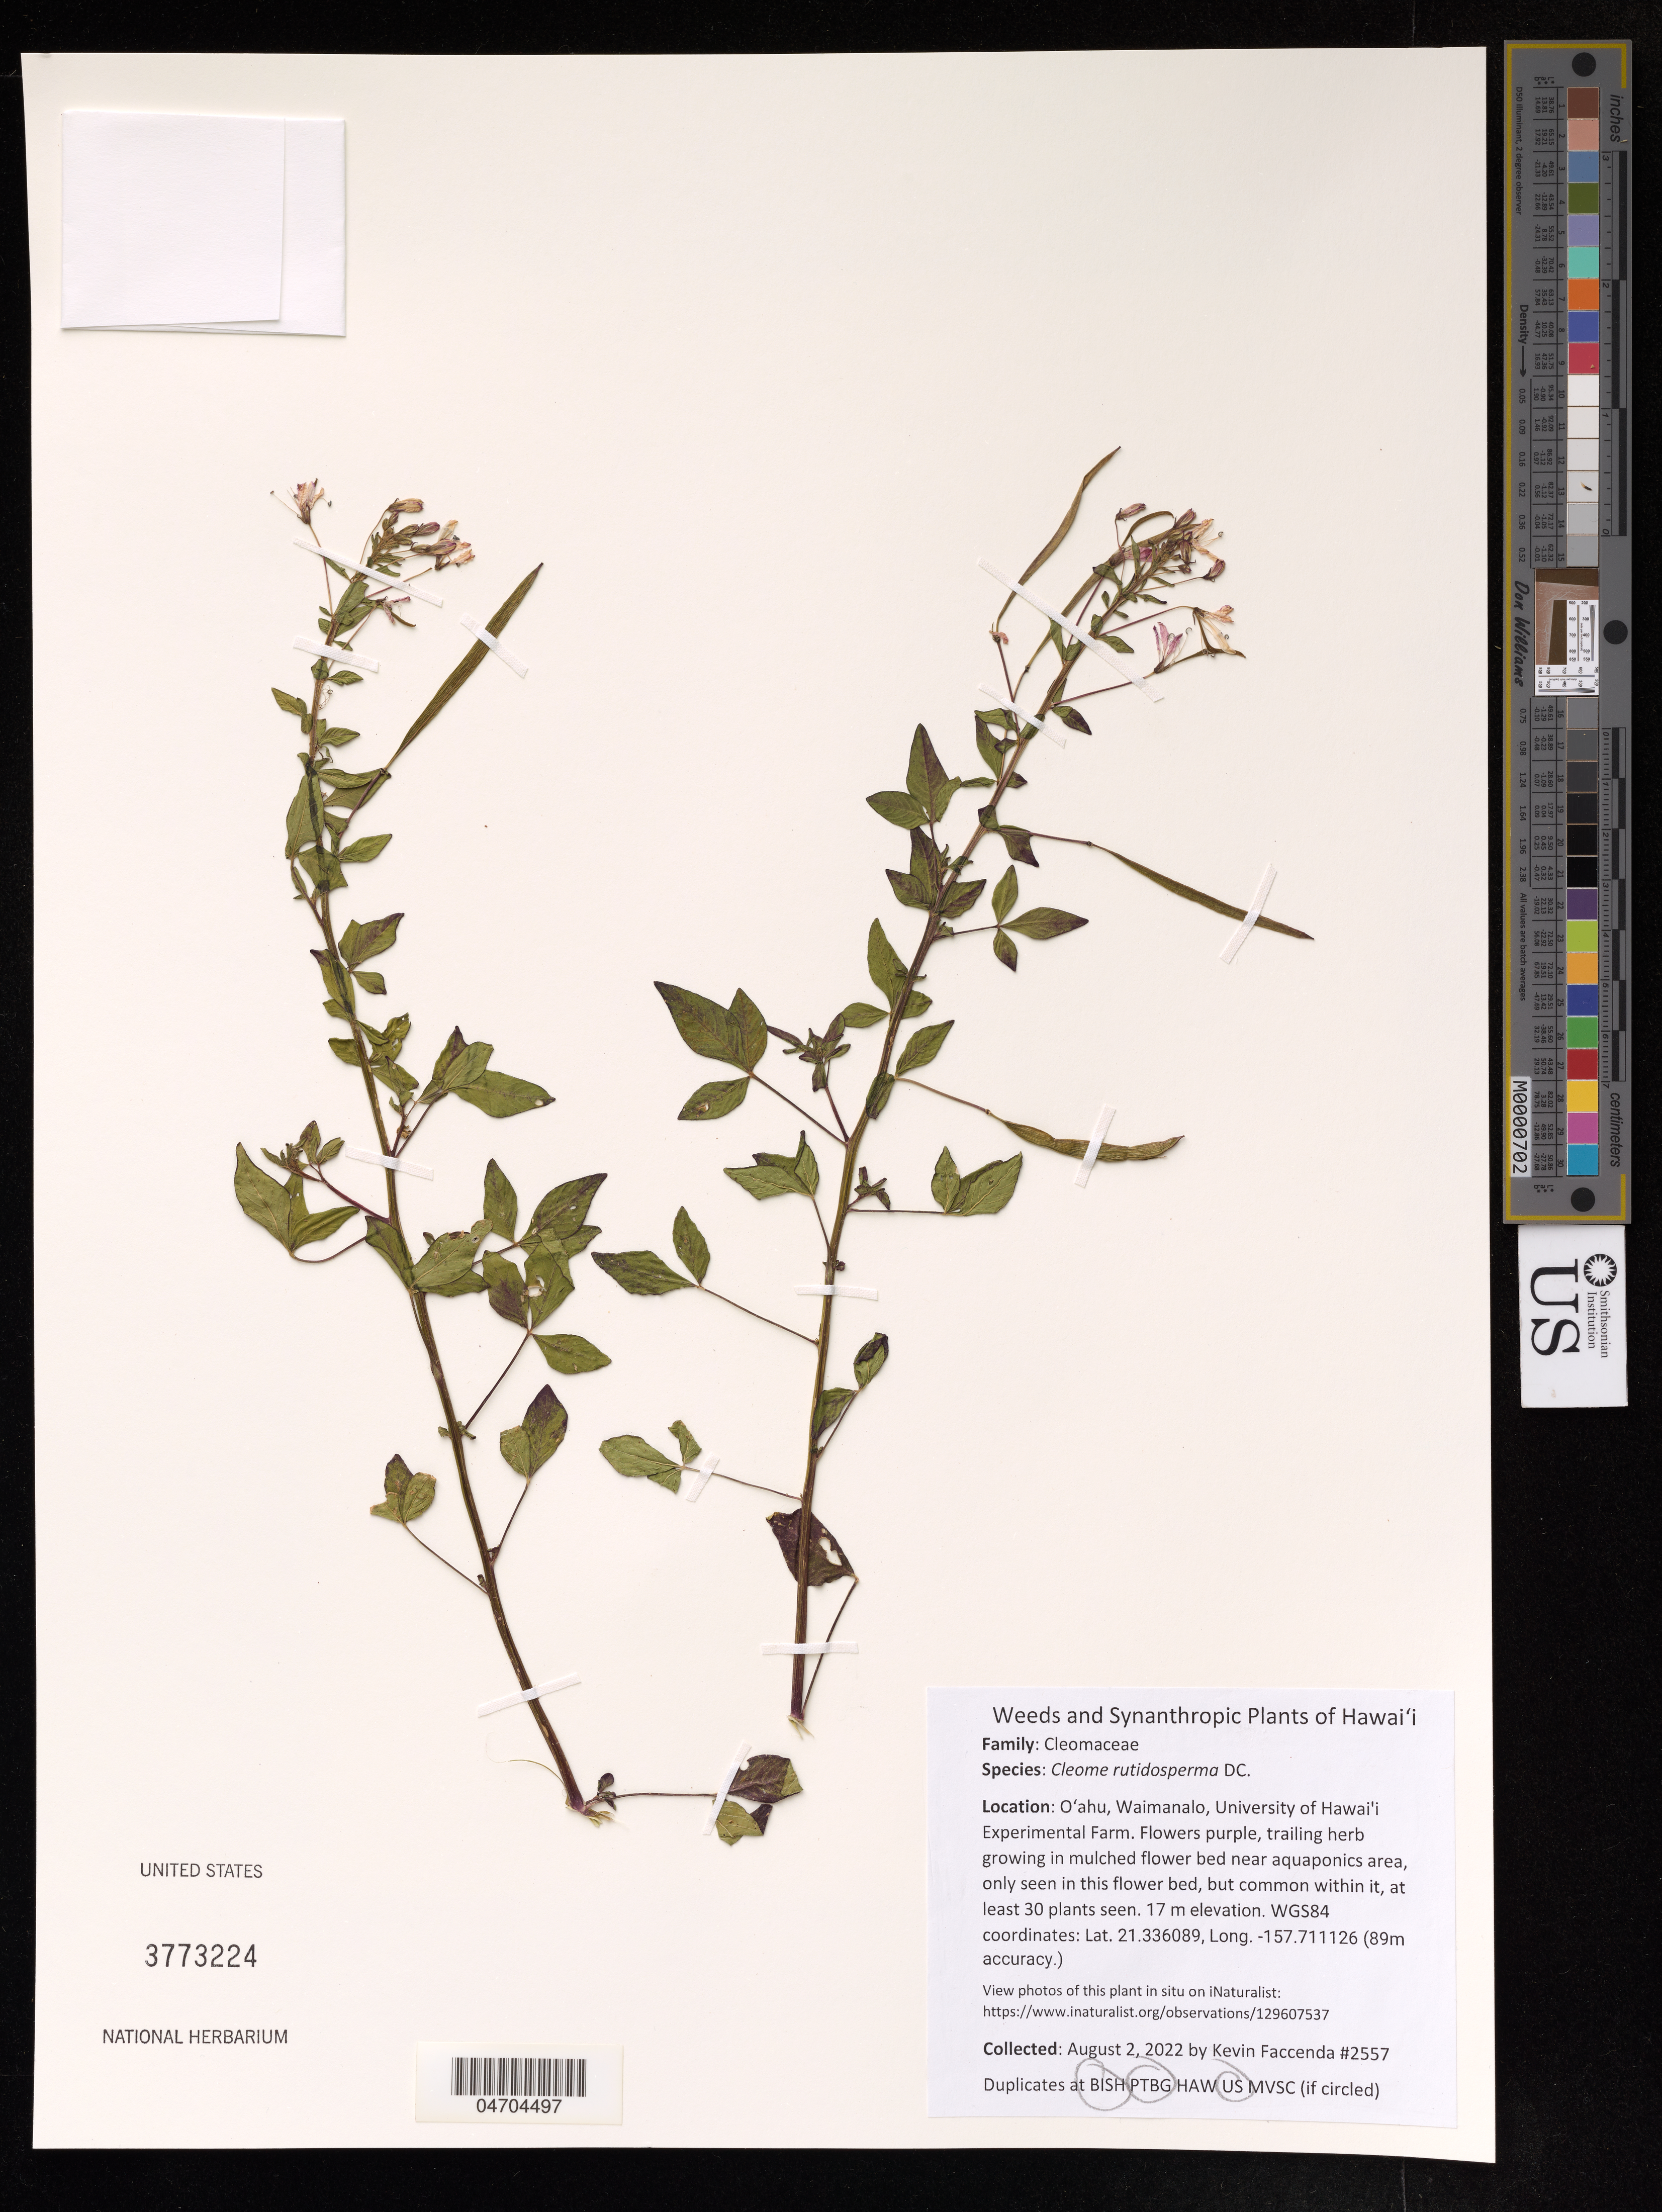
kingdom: Plantae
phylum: Tracheophyta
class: Magnoliopsida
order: Brassicales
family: Cleomaceae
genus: Sieruela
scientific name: Sieruela rutidosperma var. rutidosperma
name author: (DC.) Roalson & J.C. Hall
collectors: K. Faccenda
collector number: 2557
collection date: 2022-08-02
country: United States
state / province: Hawaii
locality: Waimanalo, University of Hawai'i Experimental Farm.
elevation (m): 17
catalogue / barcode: US 3773224